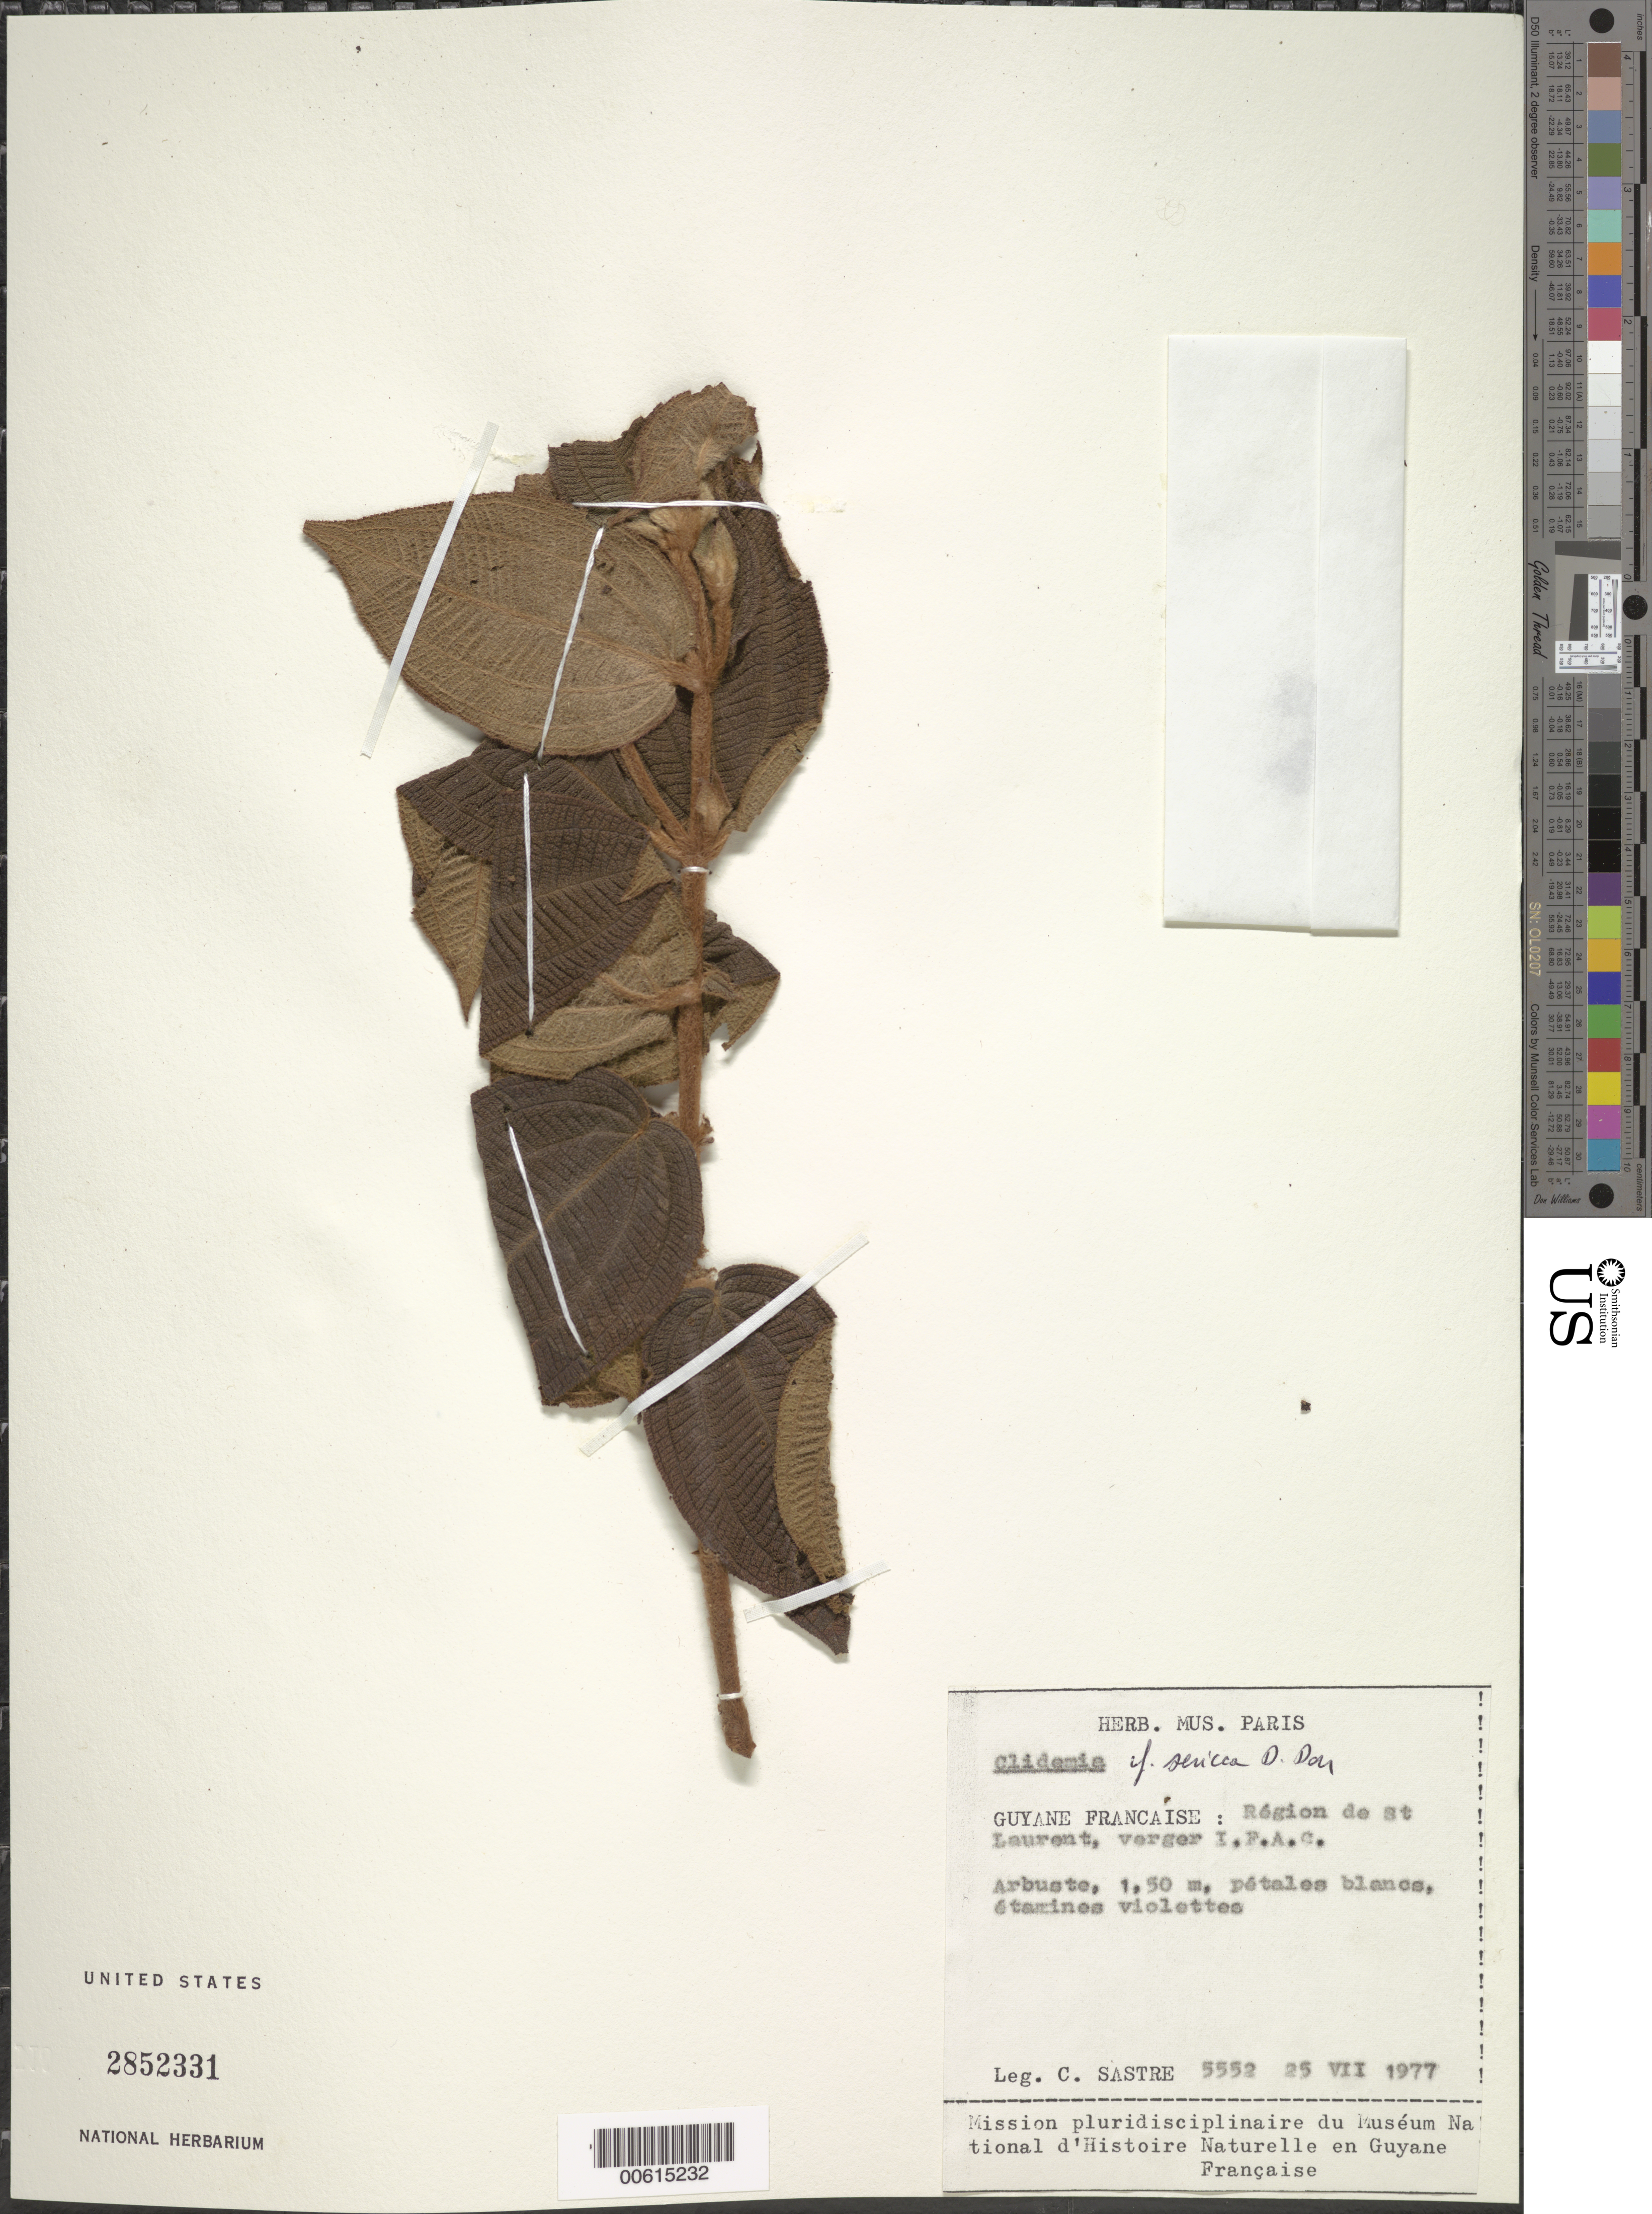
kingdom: Plantae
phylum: Tracheophyta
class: Magnoliopsida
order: Myrtales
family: Melastomataceae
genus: Clidemia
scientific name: Clidemia sericea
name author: D. Don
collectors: C. H. L. Sastre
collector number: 5552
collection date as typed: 25-Jul-77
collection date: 1977-07-25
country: French Guiana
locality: St. Laurent, verger I.F.A.C.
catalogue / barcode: US 2852331